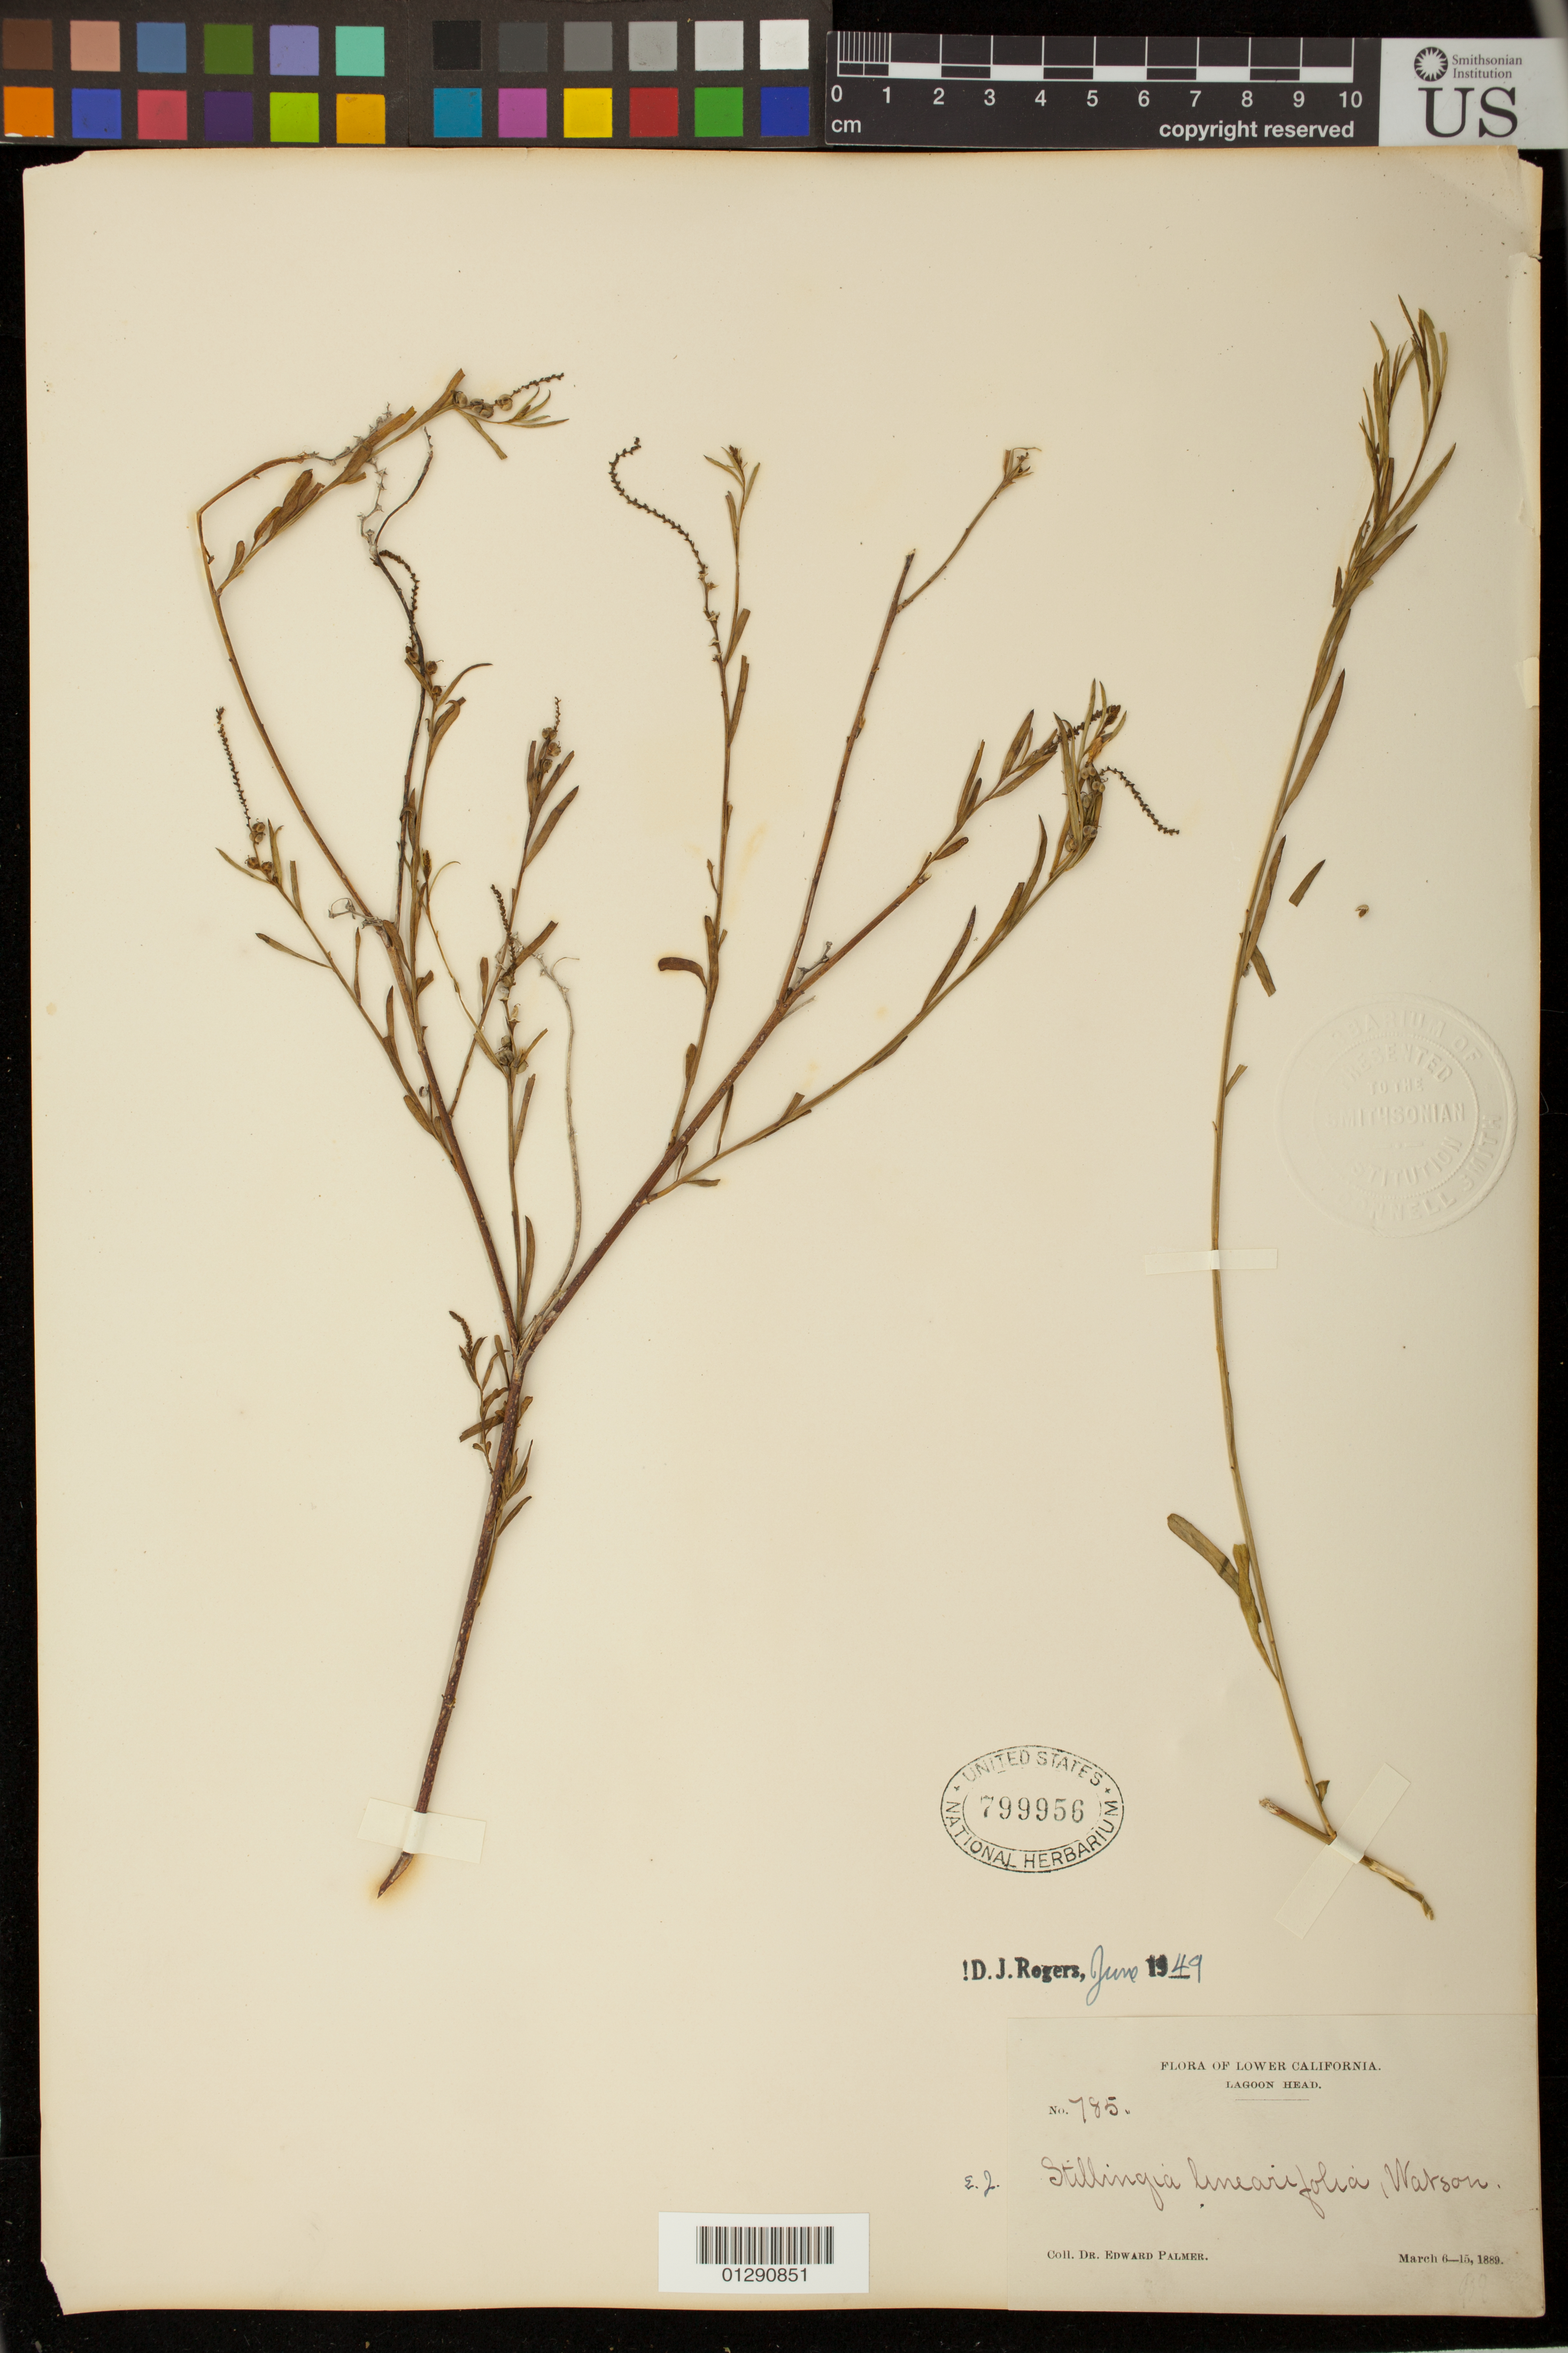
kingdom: Plantae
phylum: Tracheophyta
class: Magnoliopsida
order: Malpighiales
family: Euphorbiaceae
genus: Stillingia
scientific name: Stillingia linearifolia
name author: S. Watson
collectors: E. Palmer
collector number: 785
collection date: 1889-03-06/1889-03-15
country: United States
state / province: California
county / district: Lagoon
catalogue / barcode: US 799956